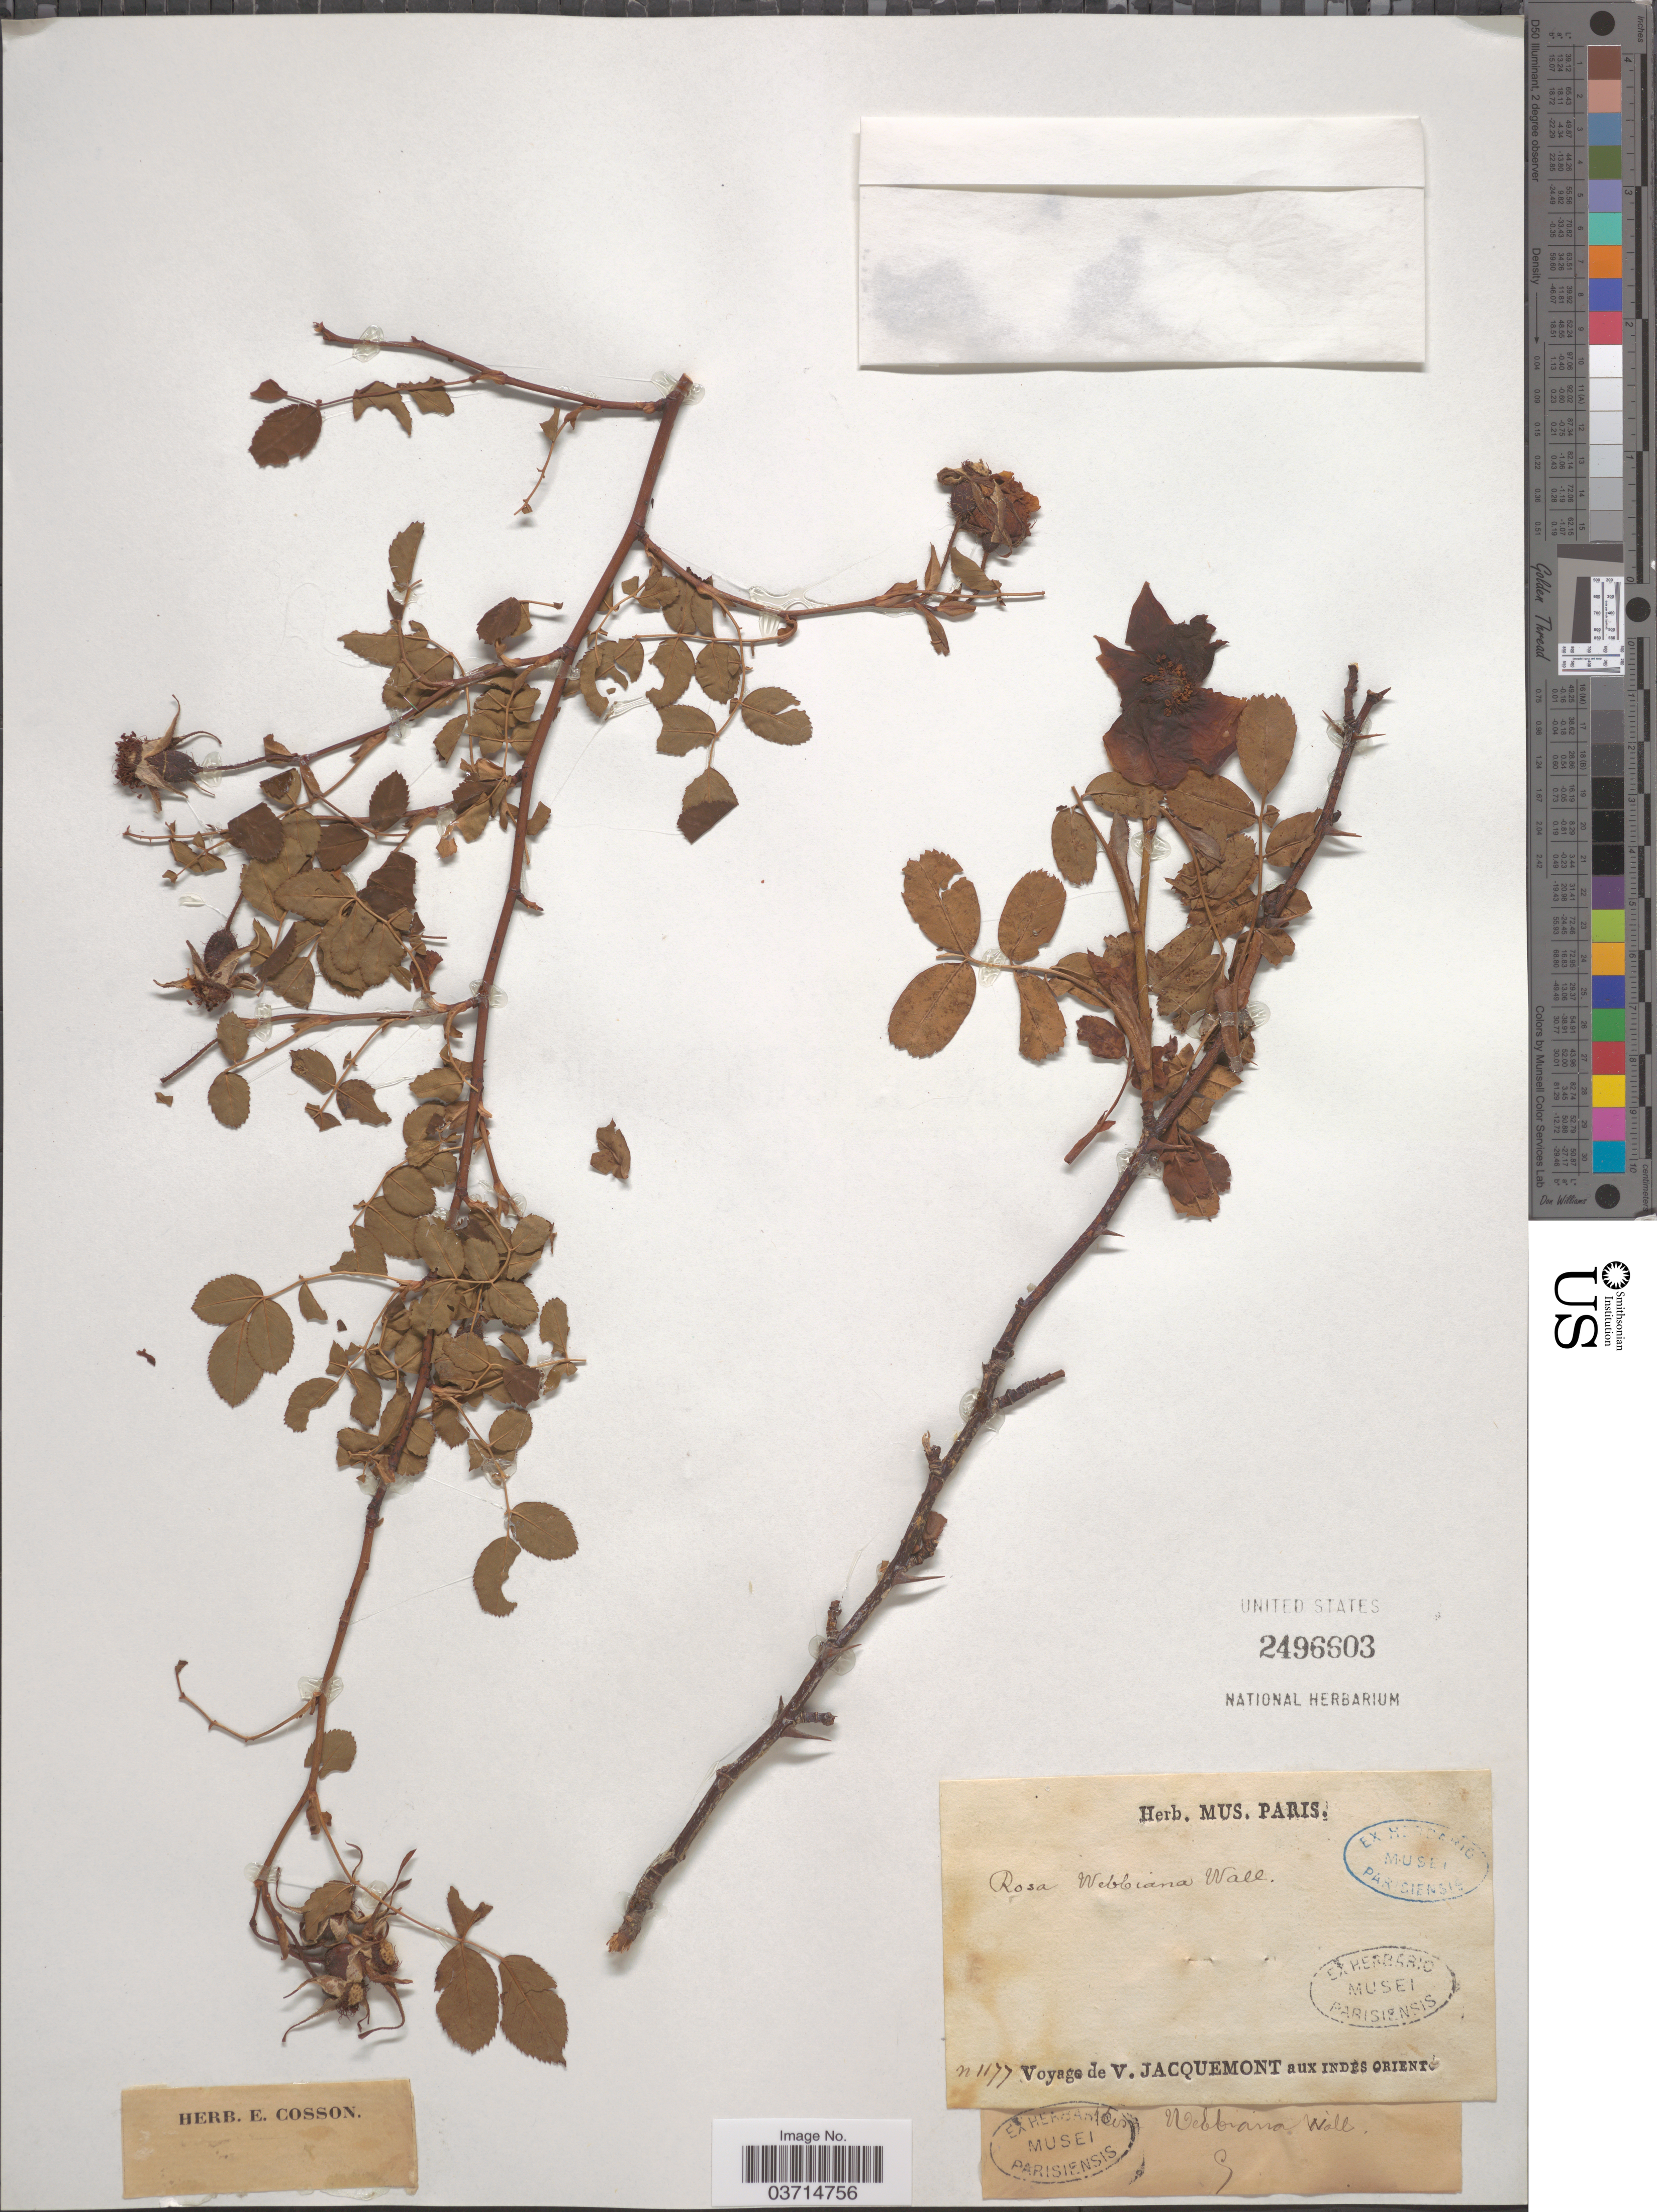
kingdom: Plantae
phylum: Tracheophyta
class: Magnoliopsida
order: Rosales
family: Rosaceae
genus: Rosa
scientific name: Rosa webbiana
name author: Wall. ex Royle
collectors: V. Jacquemont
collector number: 1177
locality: Indes Orient. [unsure placement]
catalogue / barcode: US 2496603